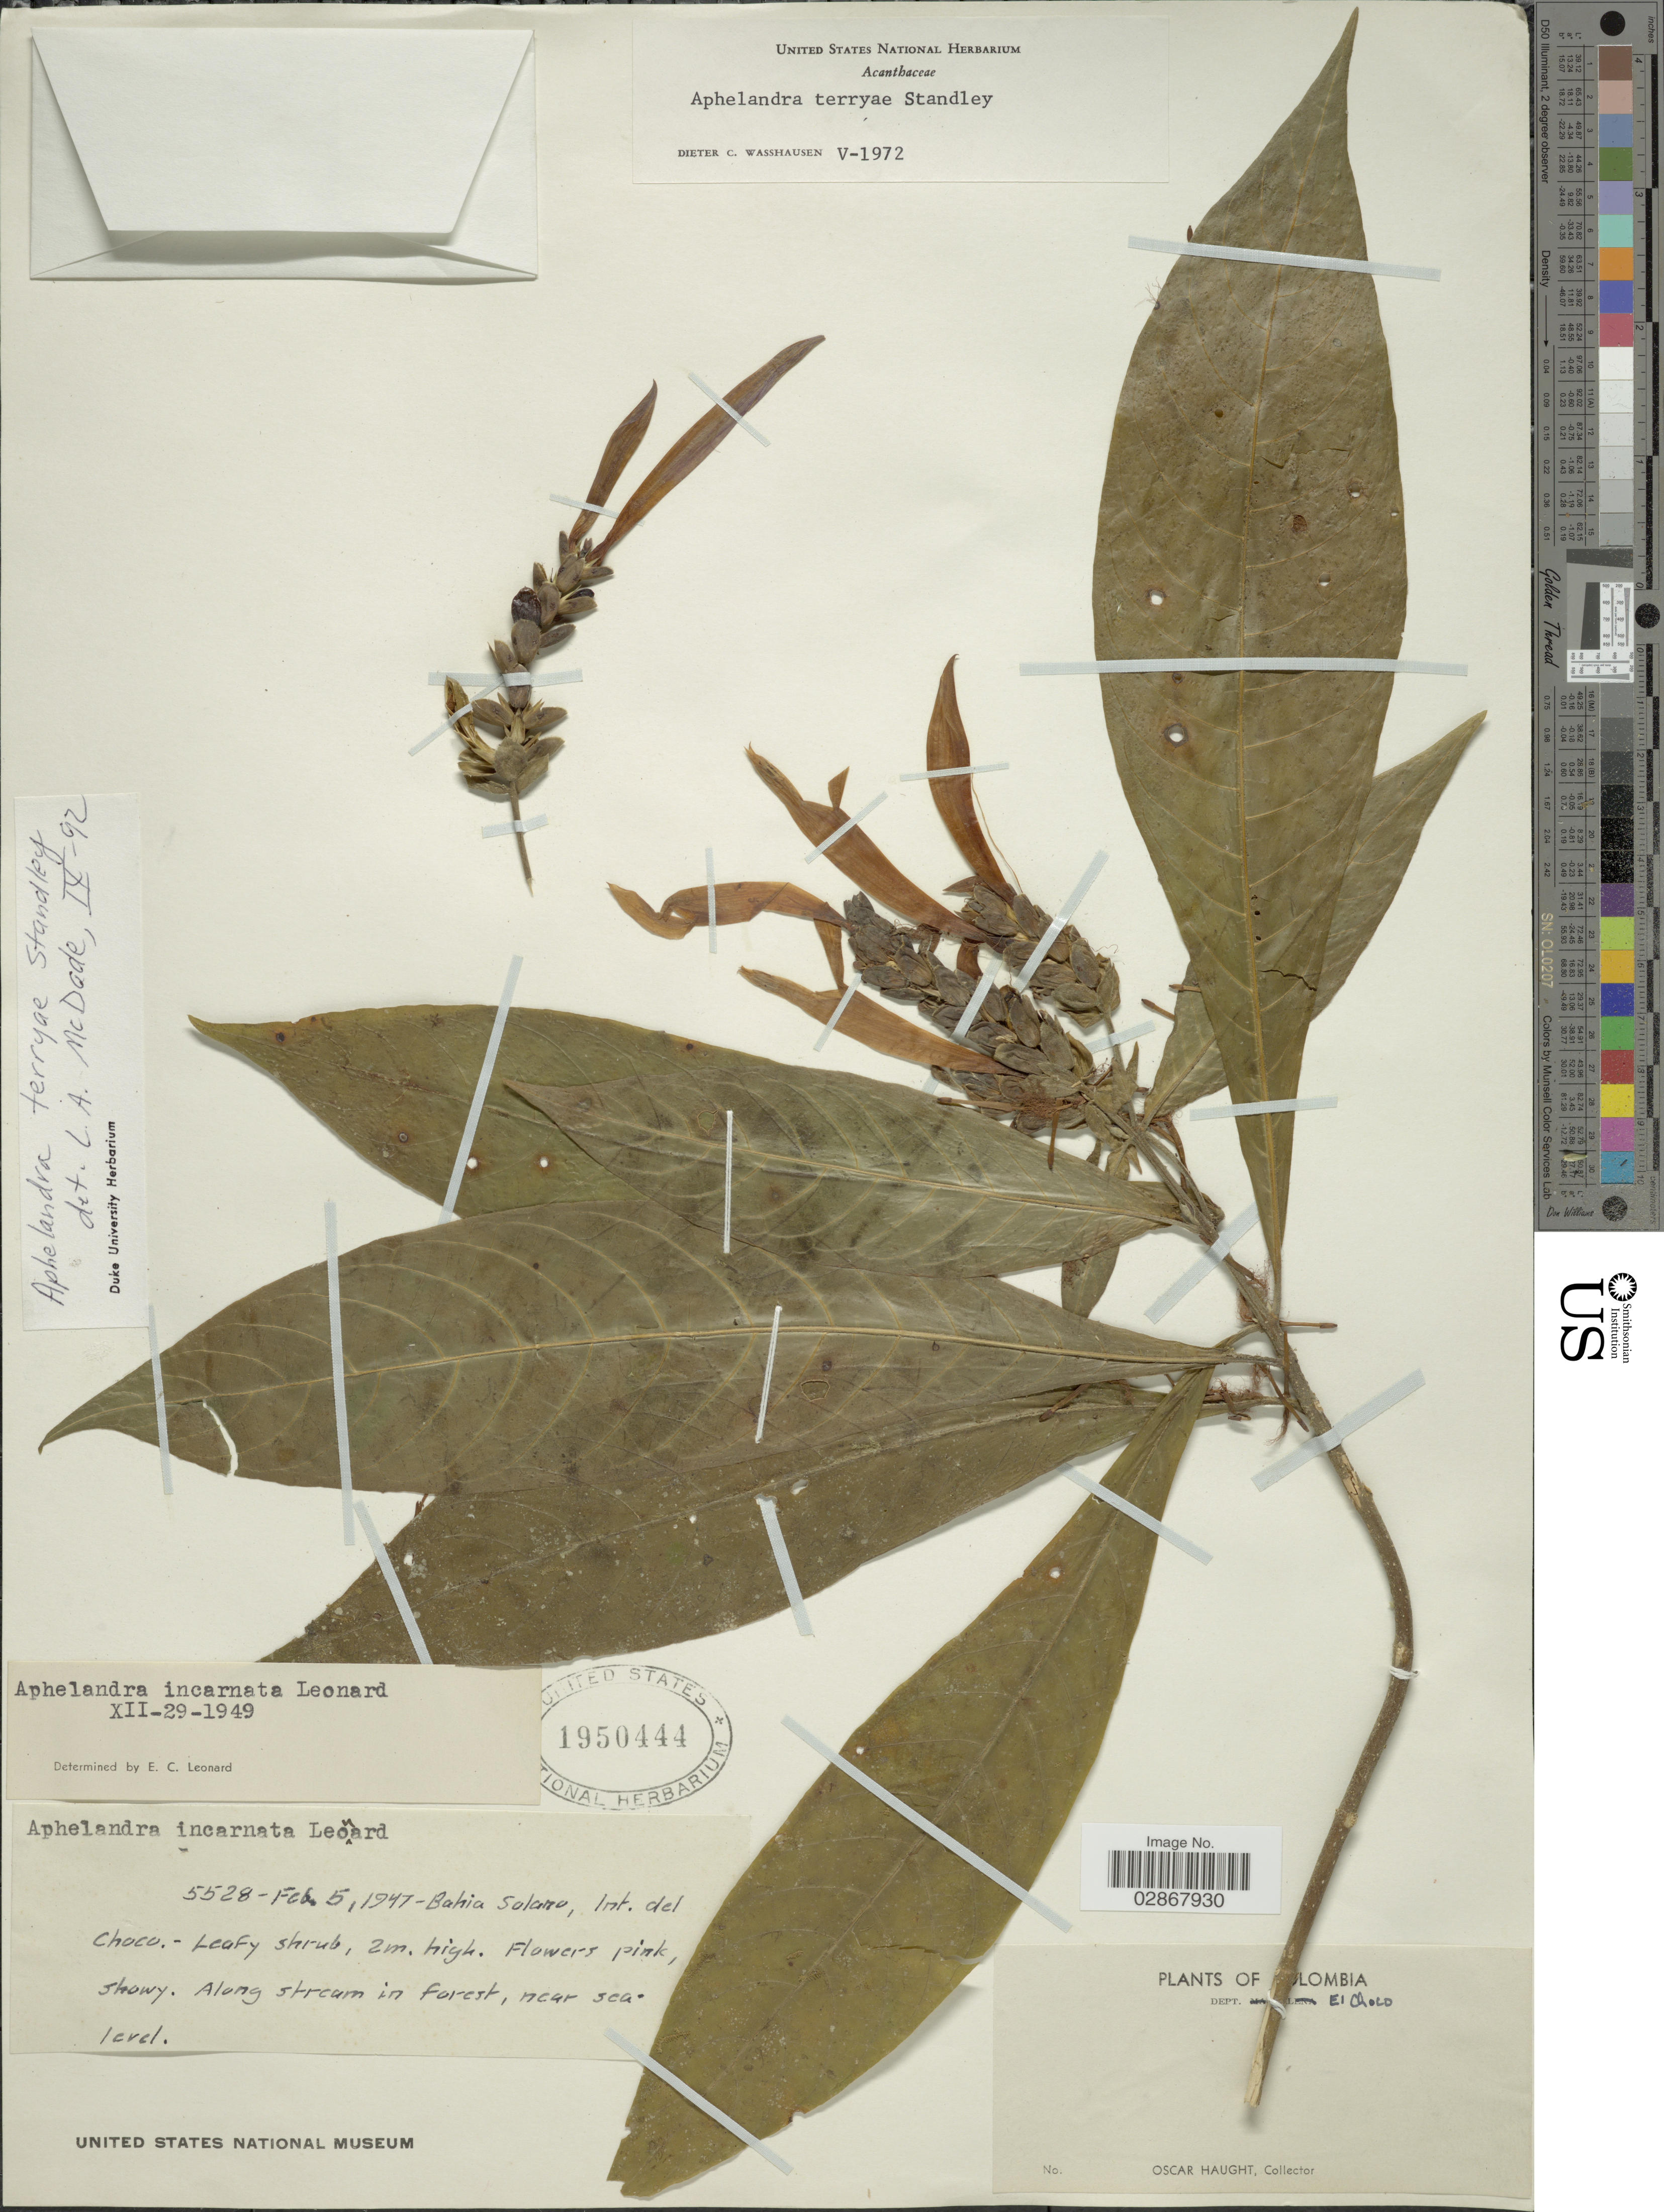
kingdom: Plantae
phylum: Tracheophyta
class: Magnoliopsida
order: Lamiales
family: Acanthaceae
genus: Aphelandra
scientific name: Aphelandra terryae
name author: Standl.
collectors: O. Haught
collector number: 5528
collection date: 1947-02-05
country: Colombia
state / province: Chocó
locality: Dept. El choco. Bahia Solano, Int. del Choco.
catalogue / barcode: US 1950444